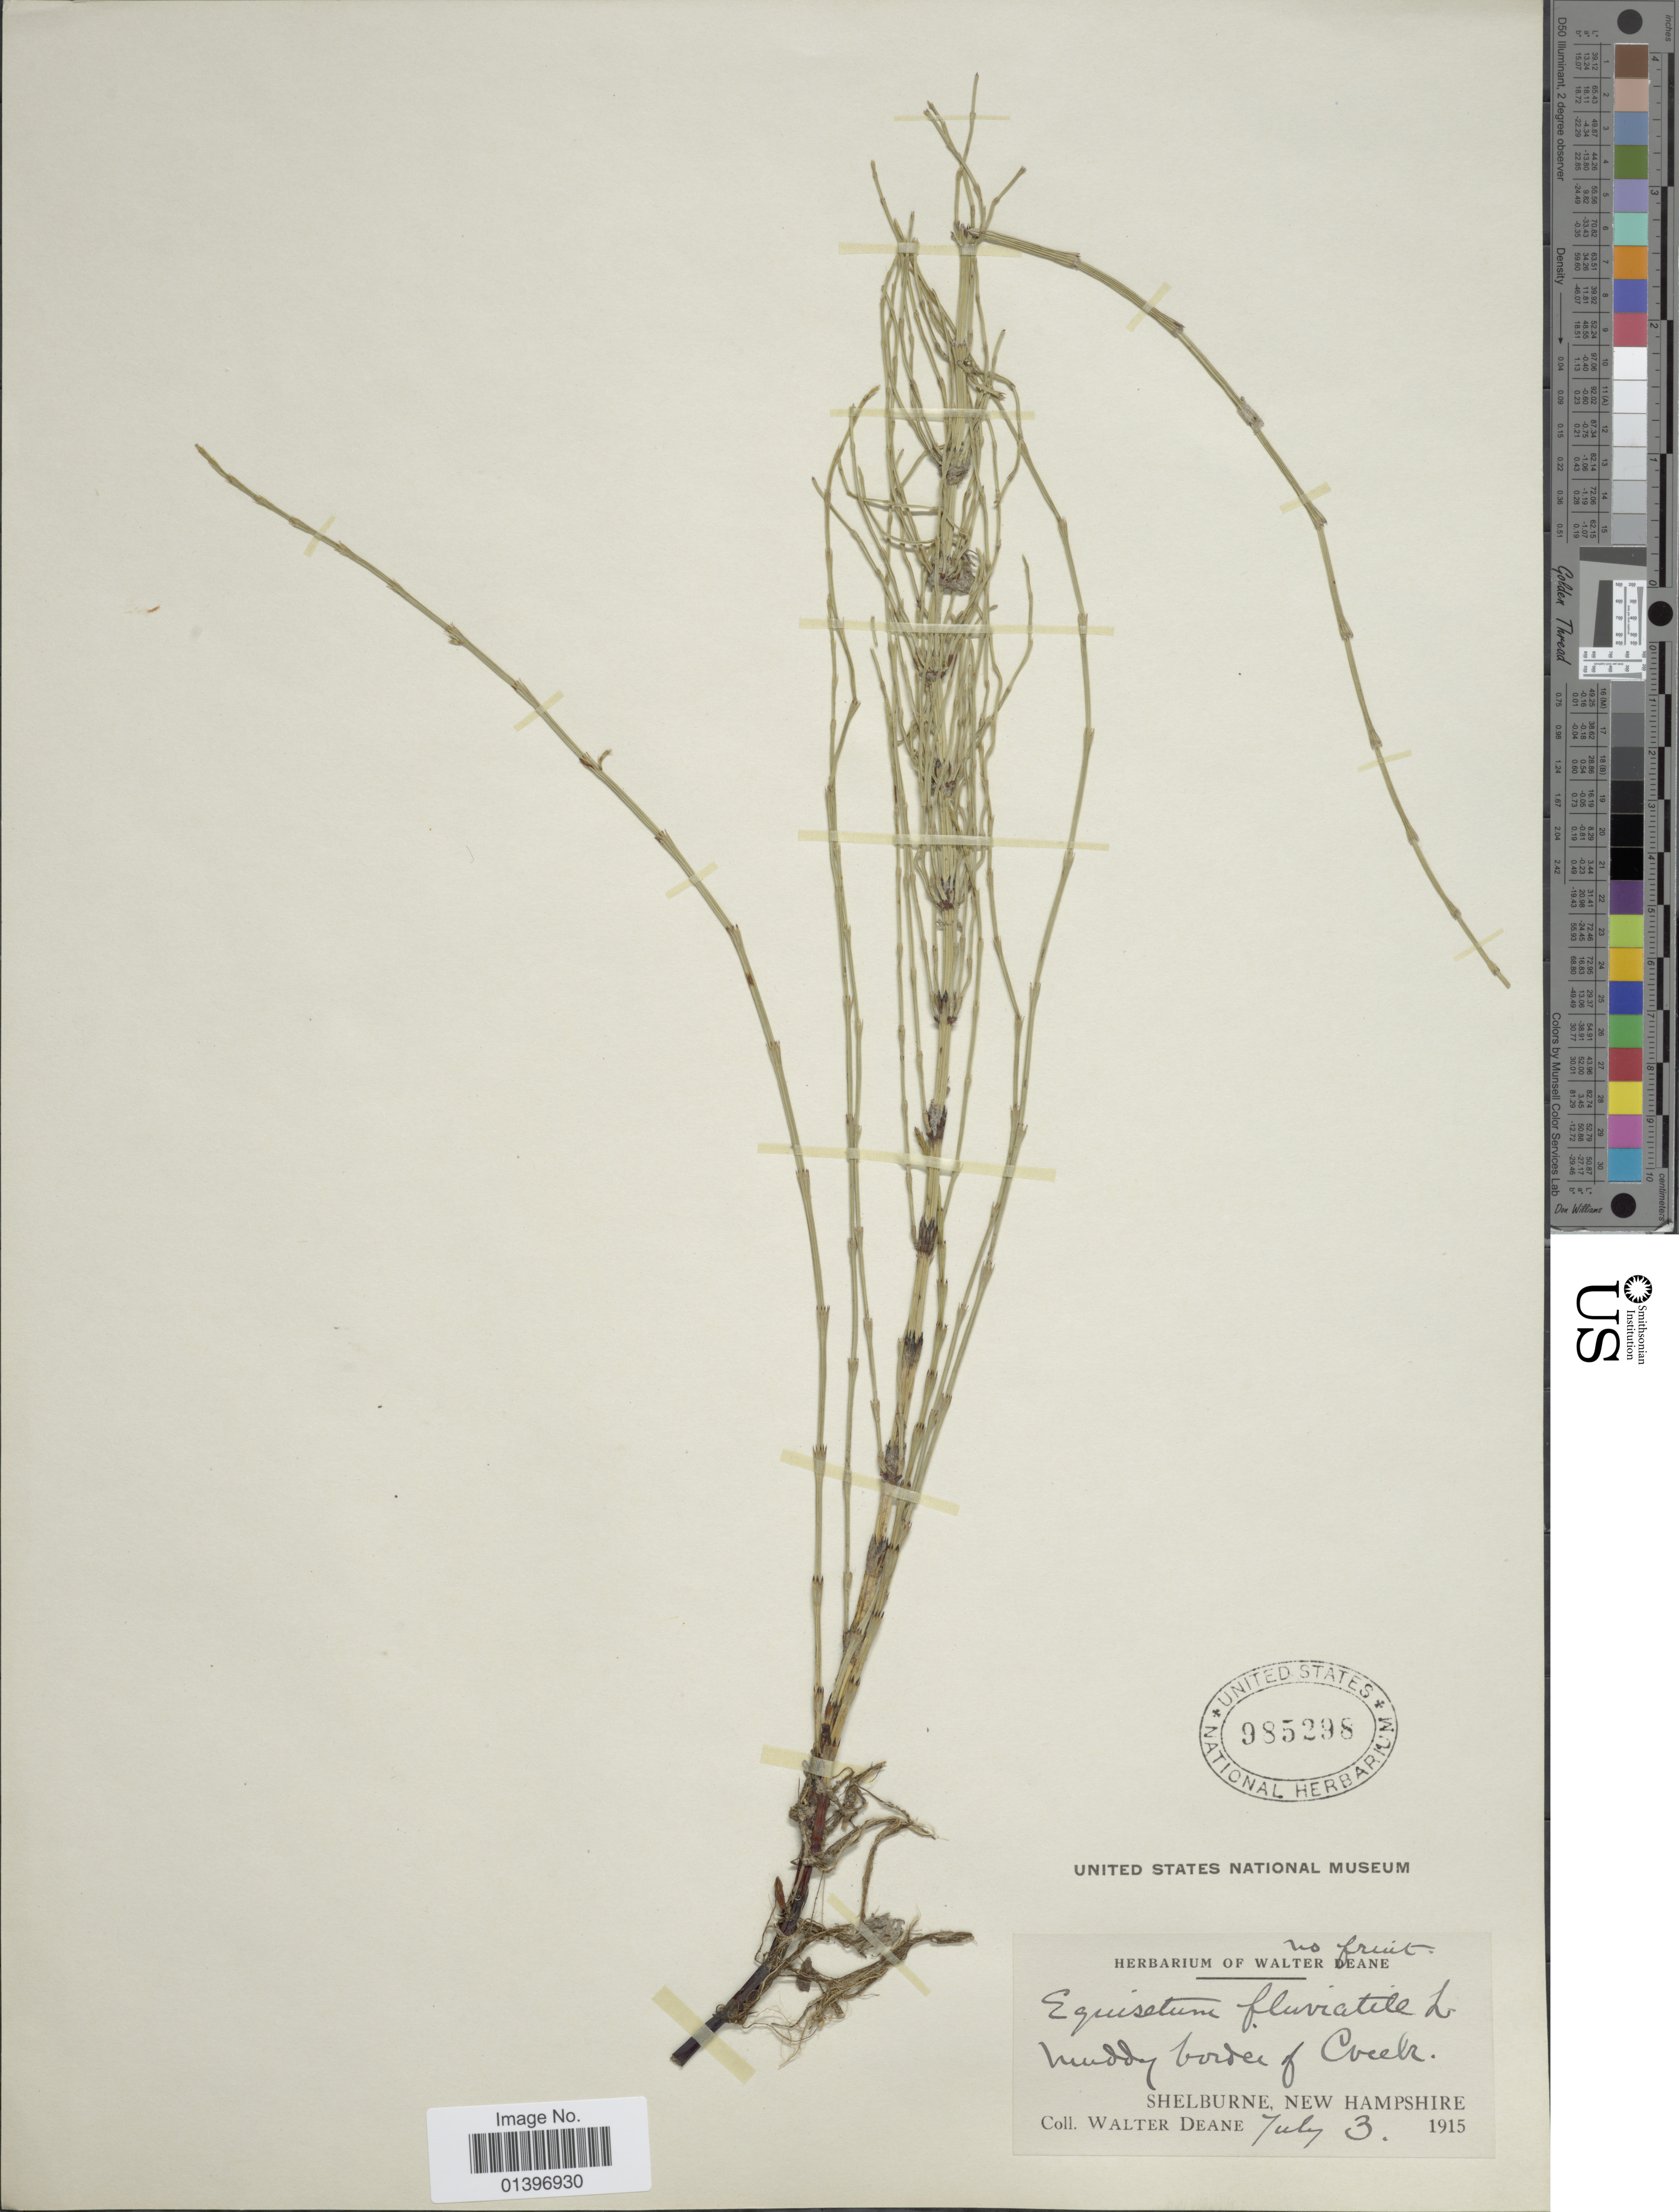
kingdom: Plantae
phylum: Tracheophyta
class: Polypodiopsida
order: Equisetales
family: Equisetaceae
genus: Equisetum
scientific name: Equisetum x litorale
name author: Kuhlw.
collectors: W. Deane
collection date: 1915-07-03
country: United States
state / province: New Hampshire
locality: Muddy border creek, Shelburne New Hampshire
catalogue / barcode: US 985298